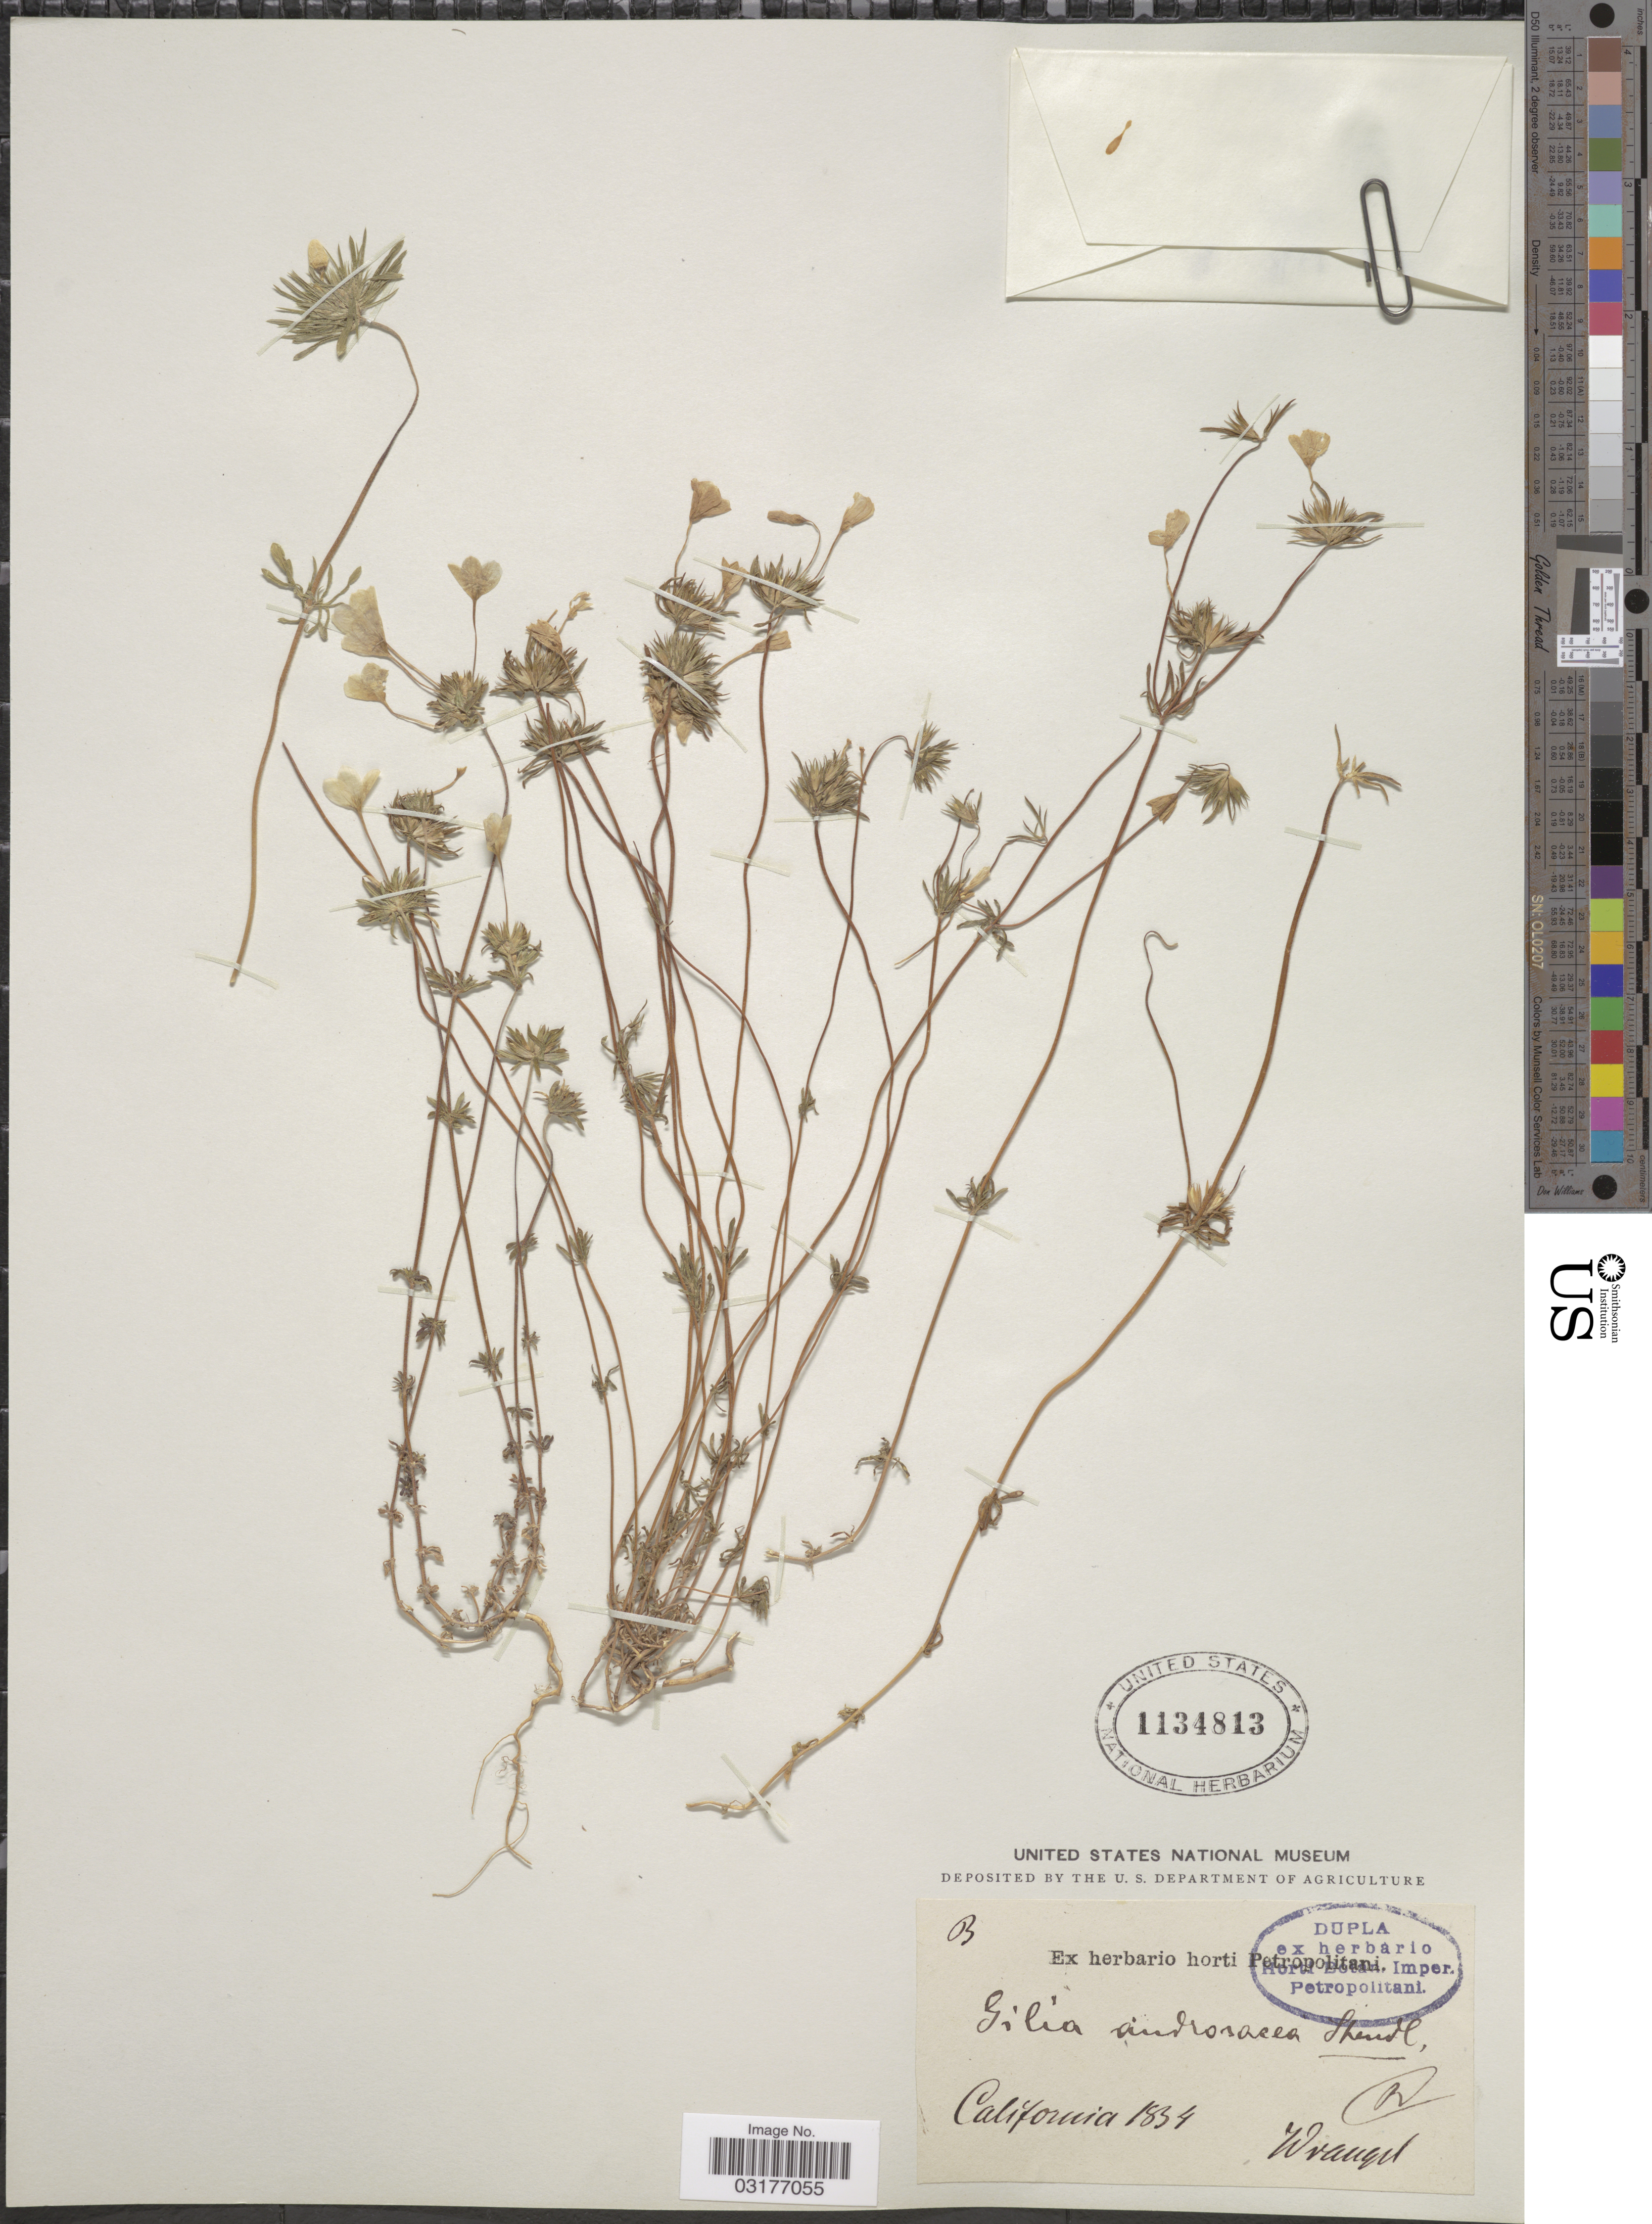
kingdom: Plantae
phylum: Tracheophyta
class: Magnoliopsida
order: Ericales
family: Polemoniaceae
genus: Leptosiphon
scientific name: Leptosiphon androsaceus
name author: Benth.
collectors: Wrangel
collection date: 1834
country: United States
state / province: California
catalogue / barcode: US 1134813